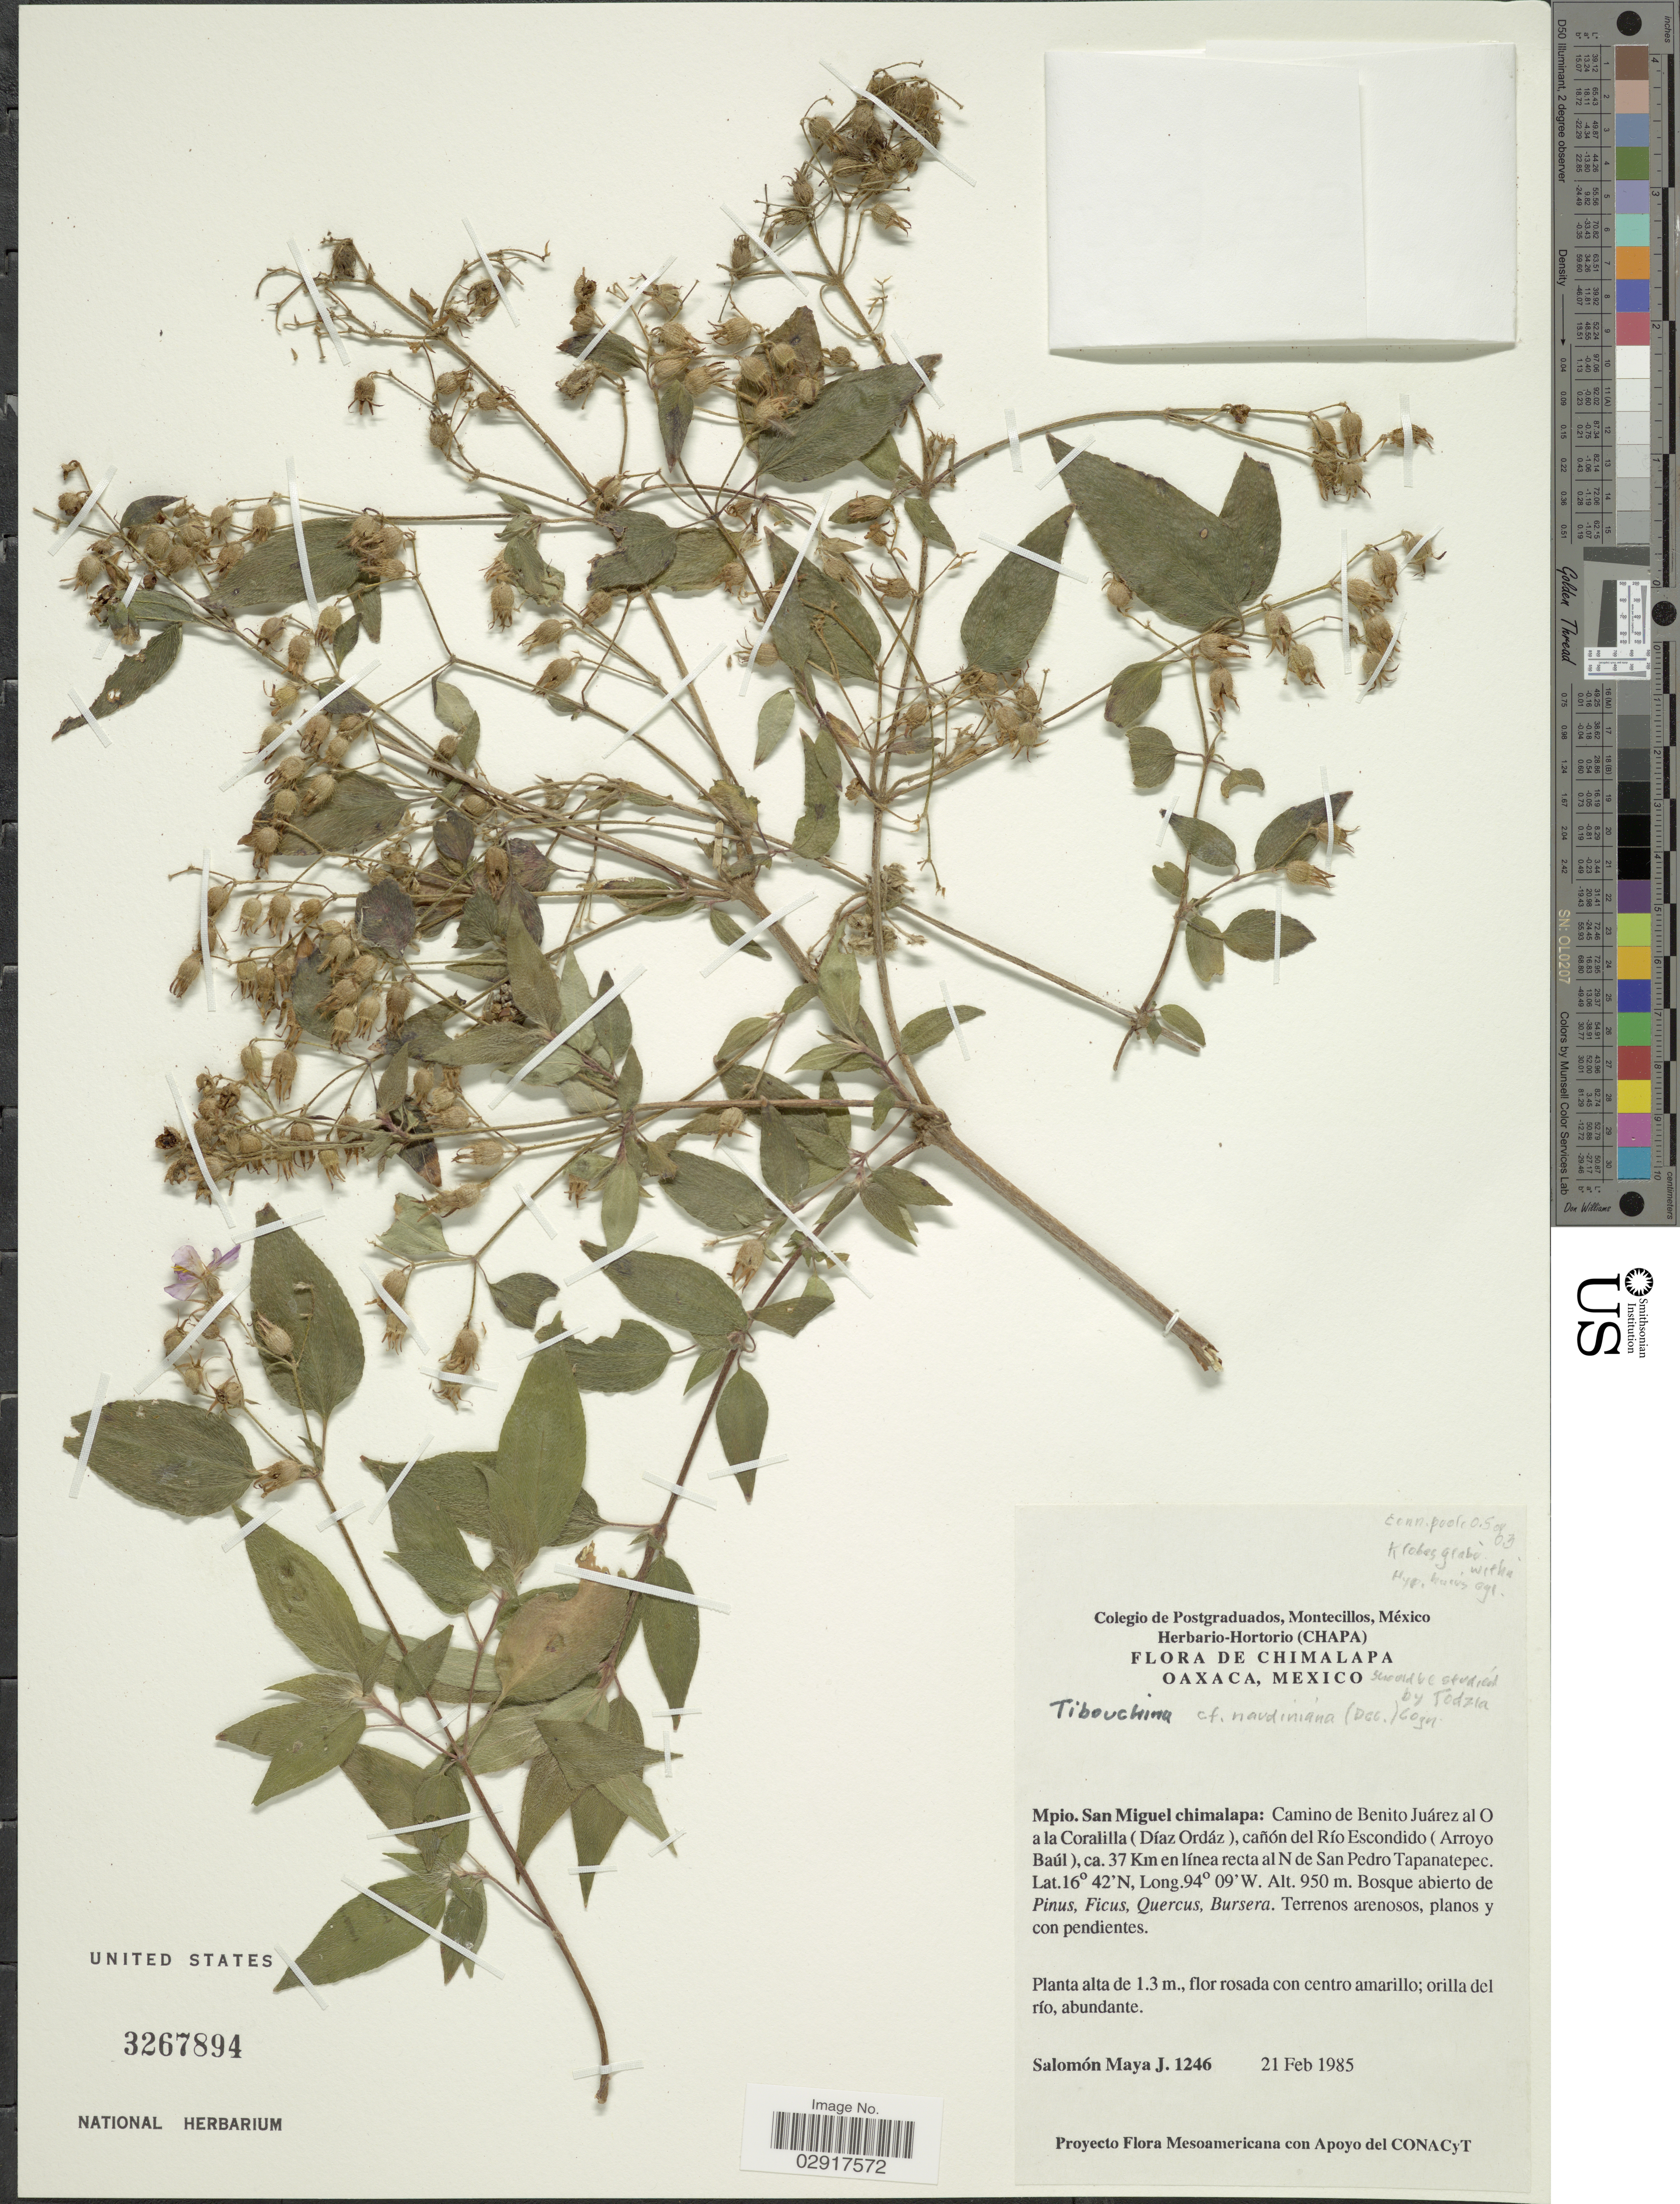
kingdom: Plantae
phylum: Tracheophyta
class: Magnoliopsida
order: Myrtales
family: Melastomataceae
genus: Chaetogastra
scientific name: Chaetogastra naudiniana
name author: Decne.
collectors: S. Maya J.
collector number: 1246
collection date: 1985-02-21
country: Mexico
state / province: Oaxaca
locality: Chimalapa Oaxaca. Mpio. San Miguel chimalapa: Camino de Benito Juárez al O a la Coralila (Díaz Ordáz), cañón del Río Escondido (Arroyo Baúl), ca. 37 Km línea recta al N de San Pedro Tapanatepec.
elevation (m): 950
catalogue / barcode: US 3267894